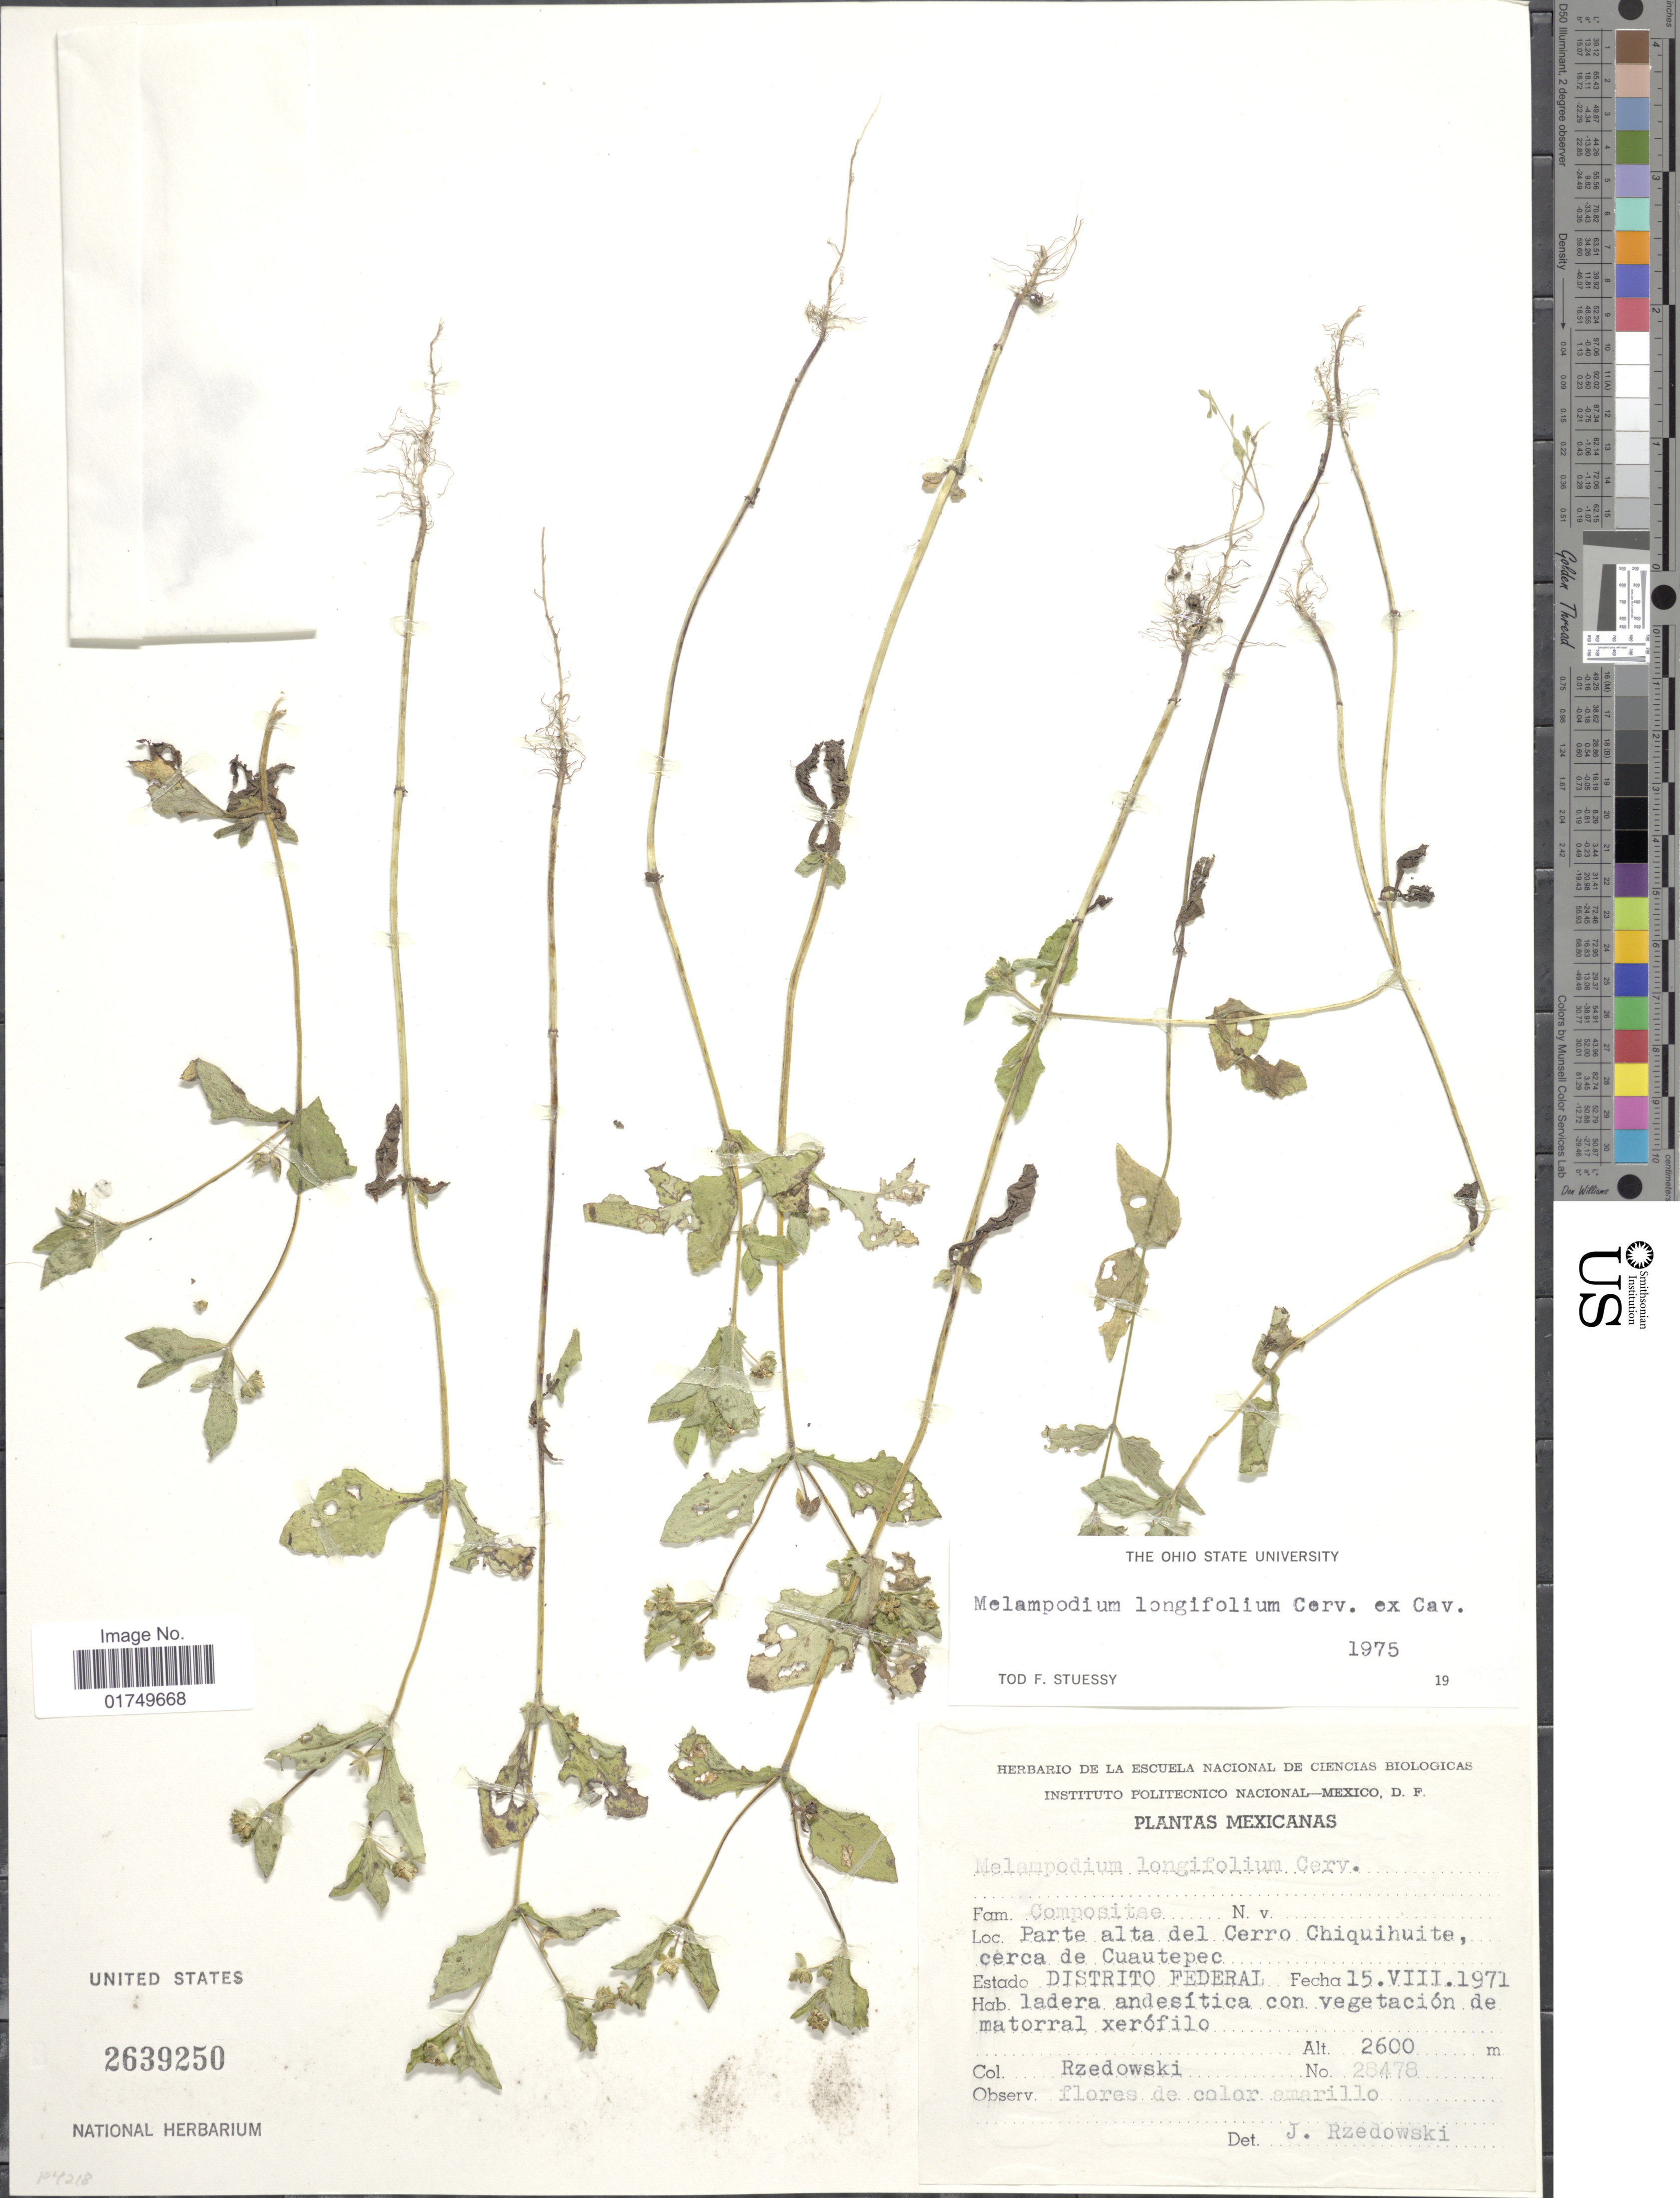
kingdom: Plantae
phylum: Tracheophyta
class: Magnoliopsida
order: Asterales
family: Asteraceae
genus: Melampodium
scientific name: Melampodium longifolium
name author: Cerv. ex Cav.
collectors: Rzedowski, --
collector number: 28478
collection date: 1971-08-15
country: Mexico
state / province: Distrito Federal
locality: Parte alta del Cerro Chiquihuite, cerca de Cuautepec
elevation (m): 2600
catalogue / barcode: US 2639250